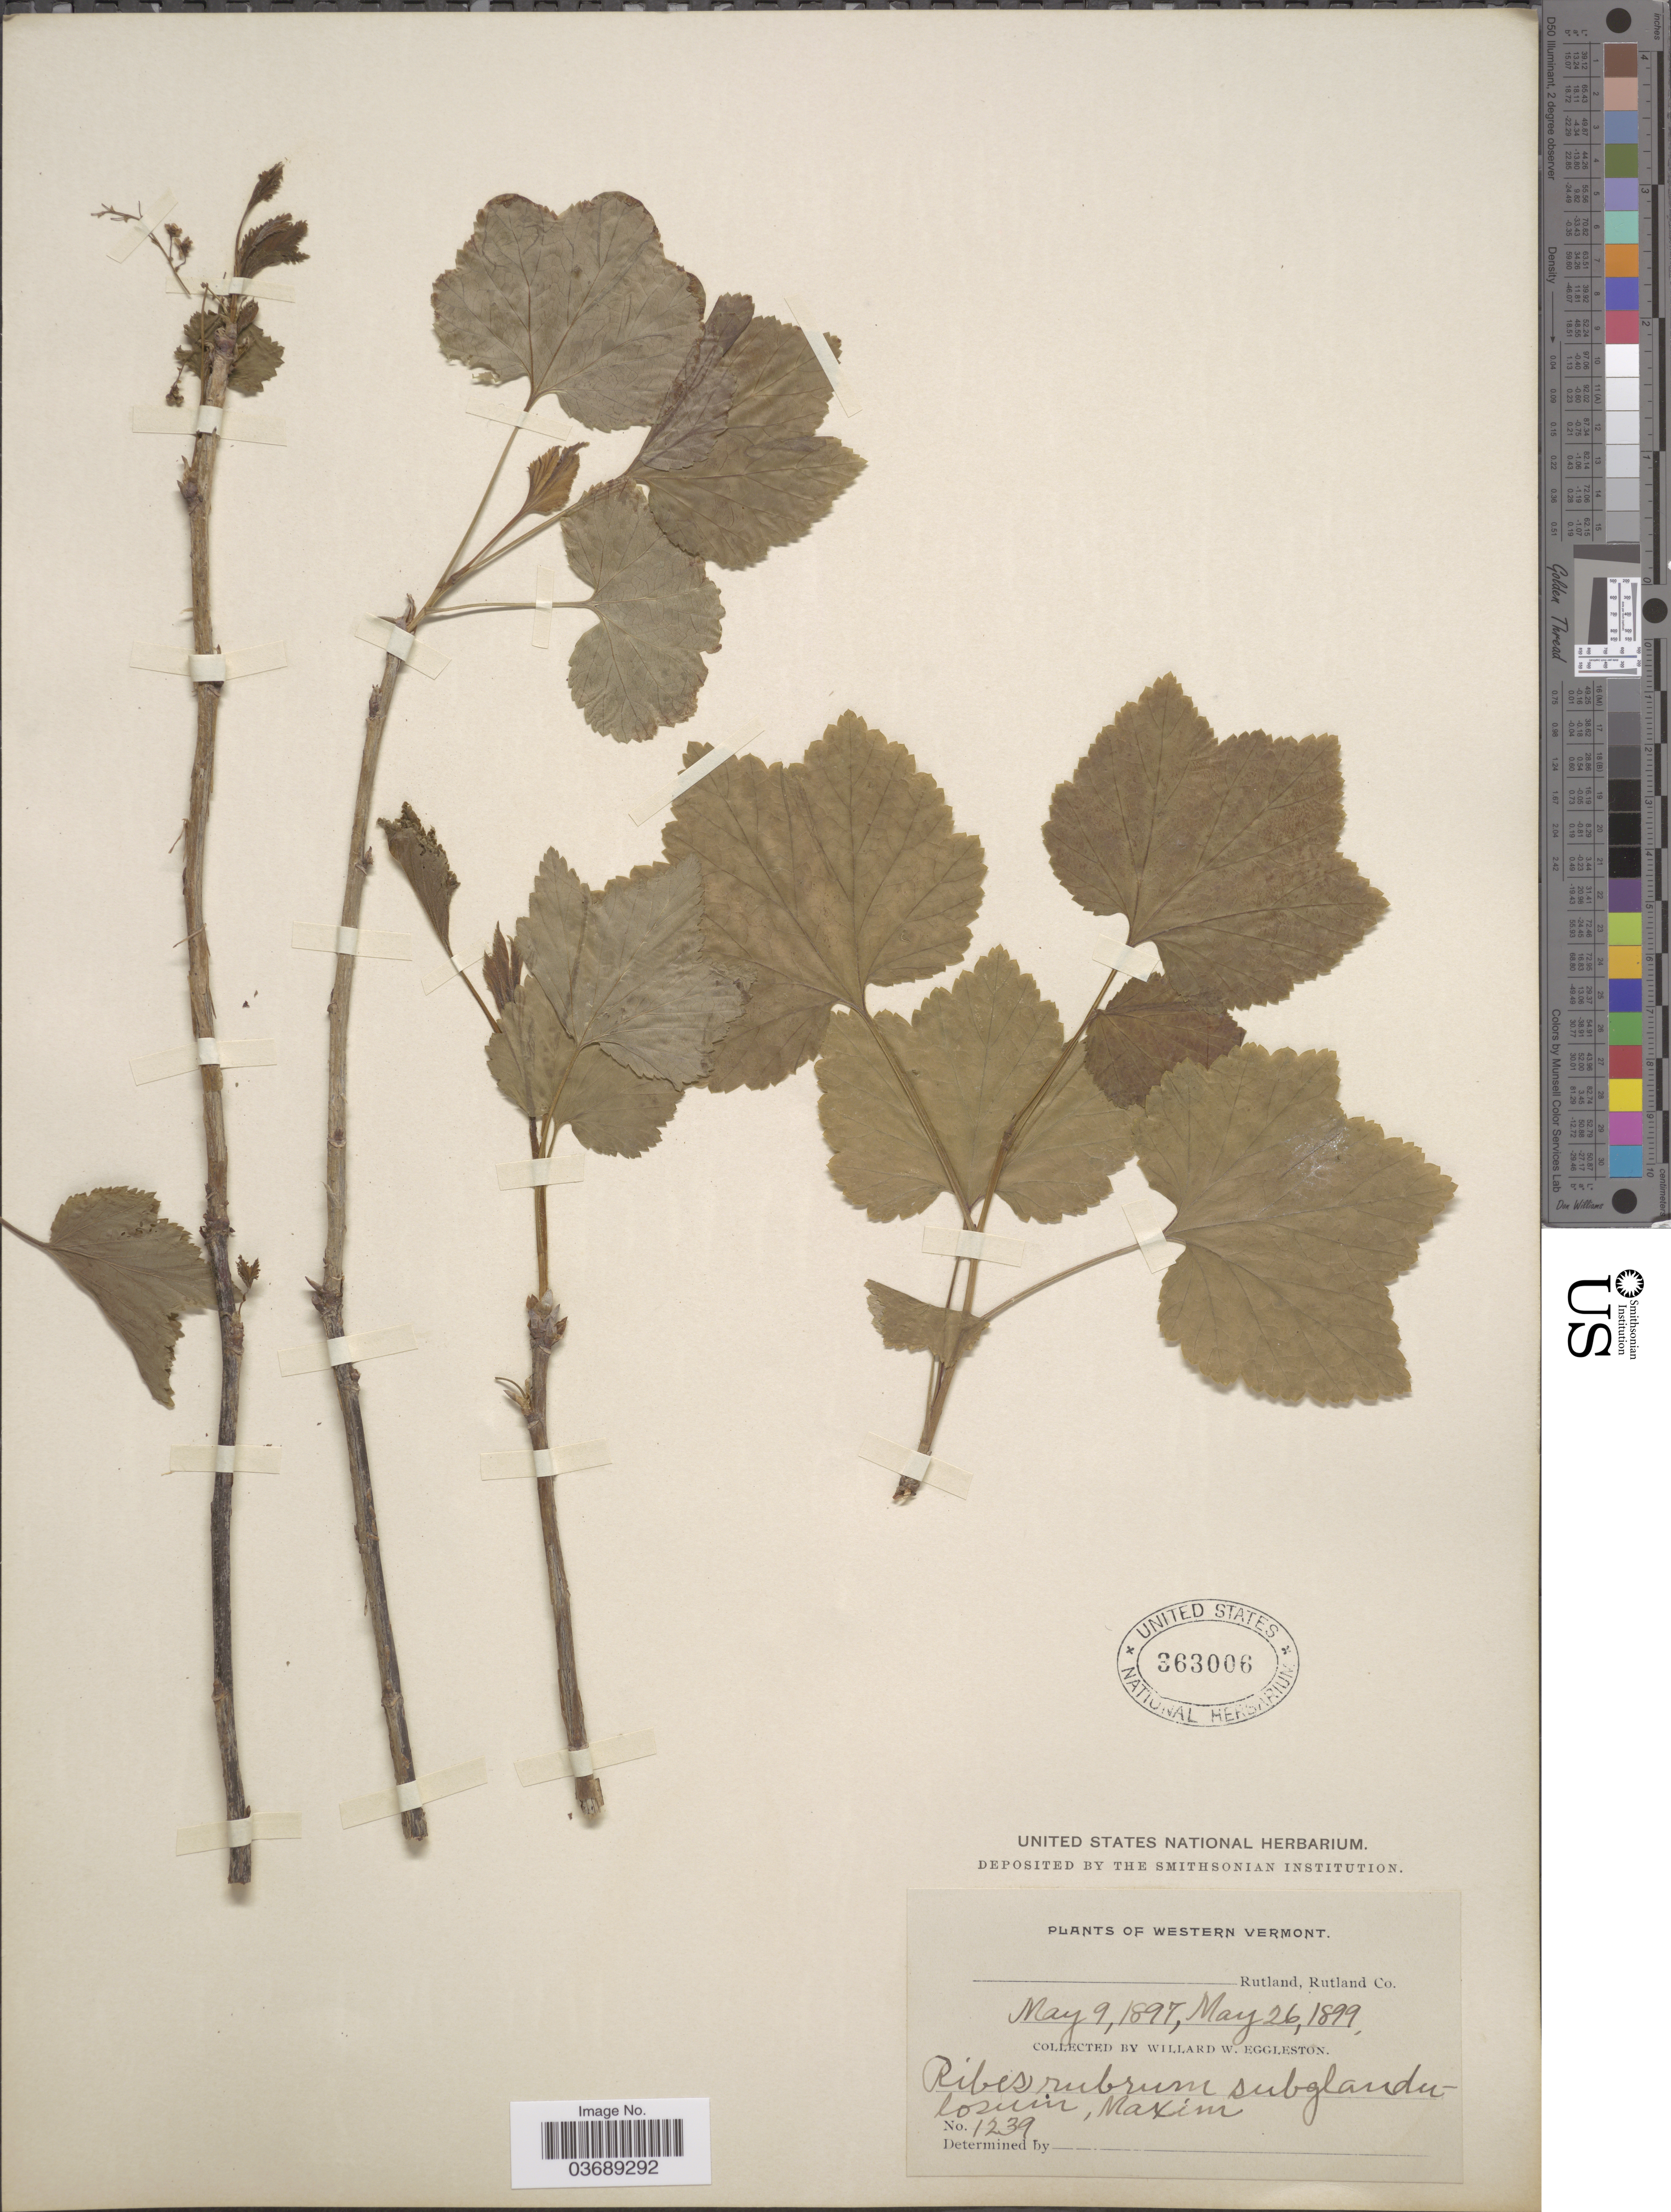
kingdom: Plantae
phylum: Tracheophyta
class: Magnoliopsida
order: Saxifragales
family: Grossulariaceae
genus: Ribes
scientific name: Ribes triste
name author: Pall.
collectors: W. W. Eggleston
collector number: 1239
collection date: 1897-05-09/1899-05-26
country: United States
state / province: Vermont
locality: Western Vermont, Rutland, Rutland Co.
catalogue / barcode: US 363006